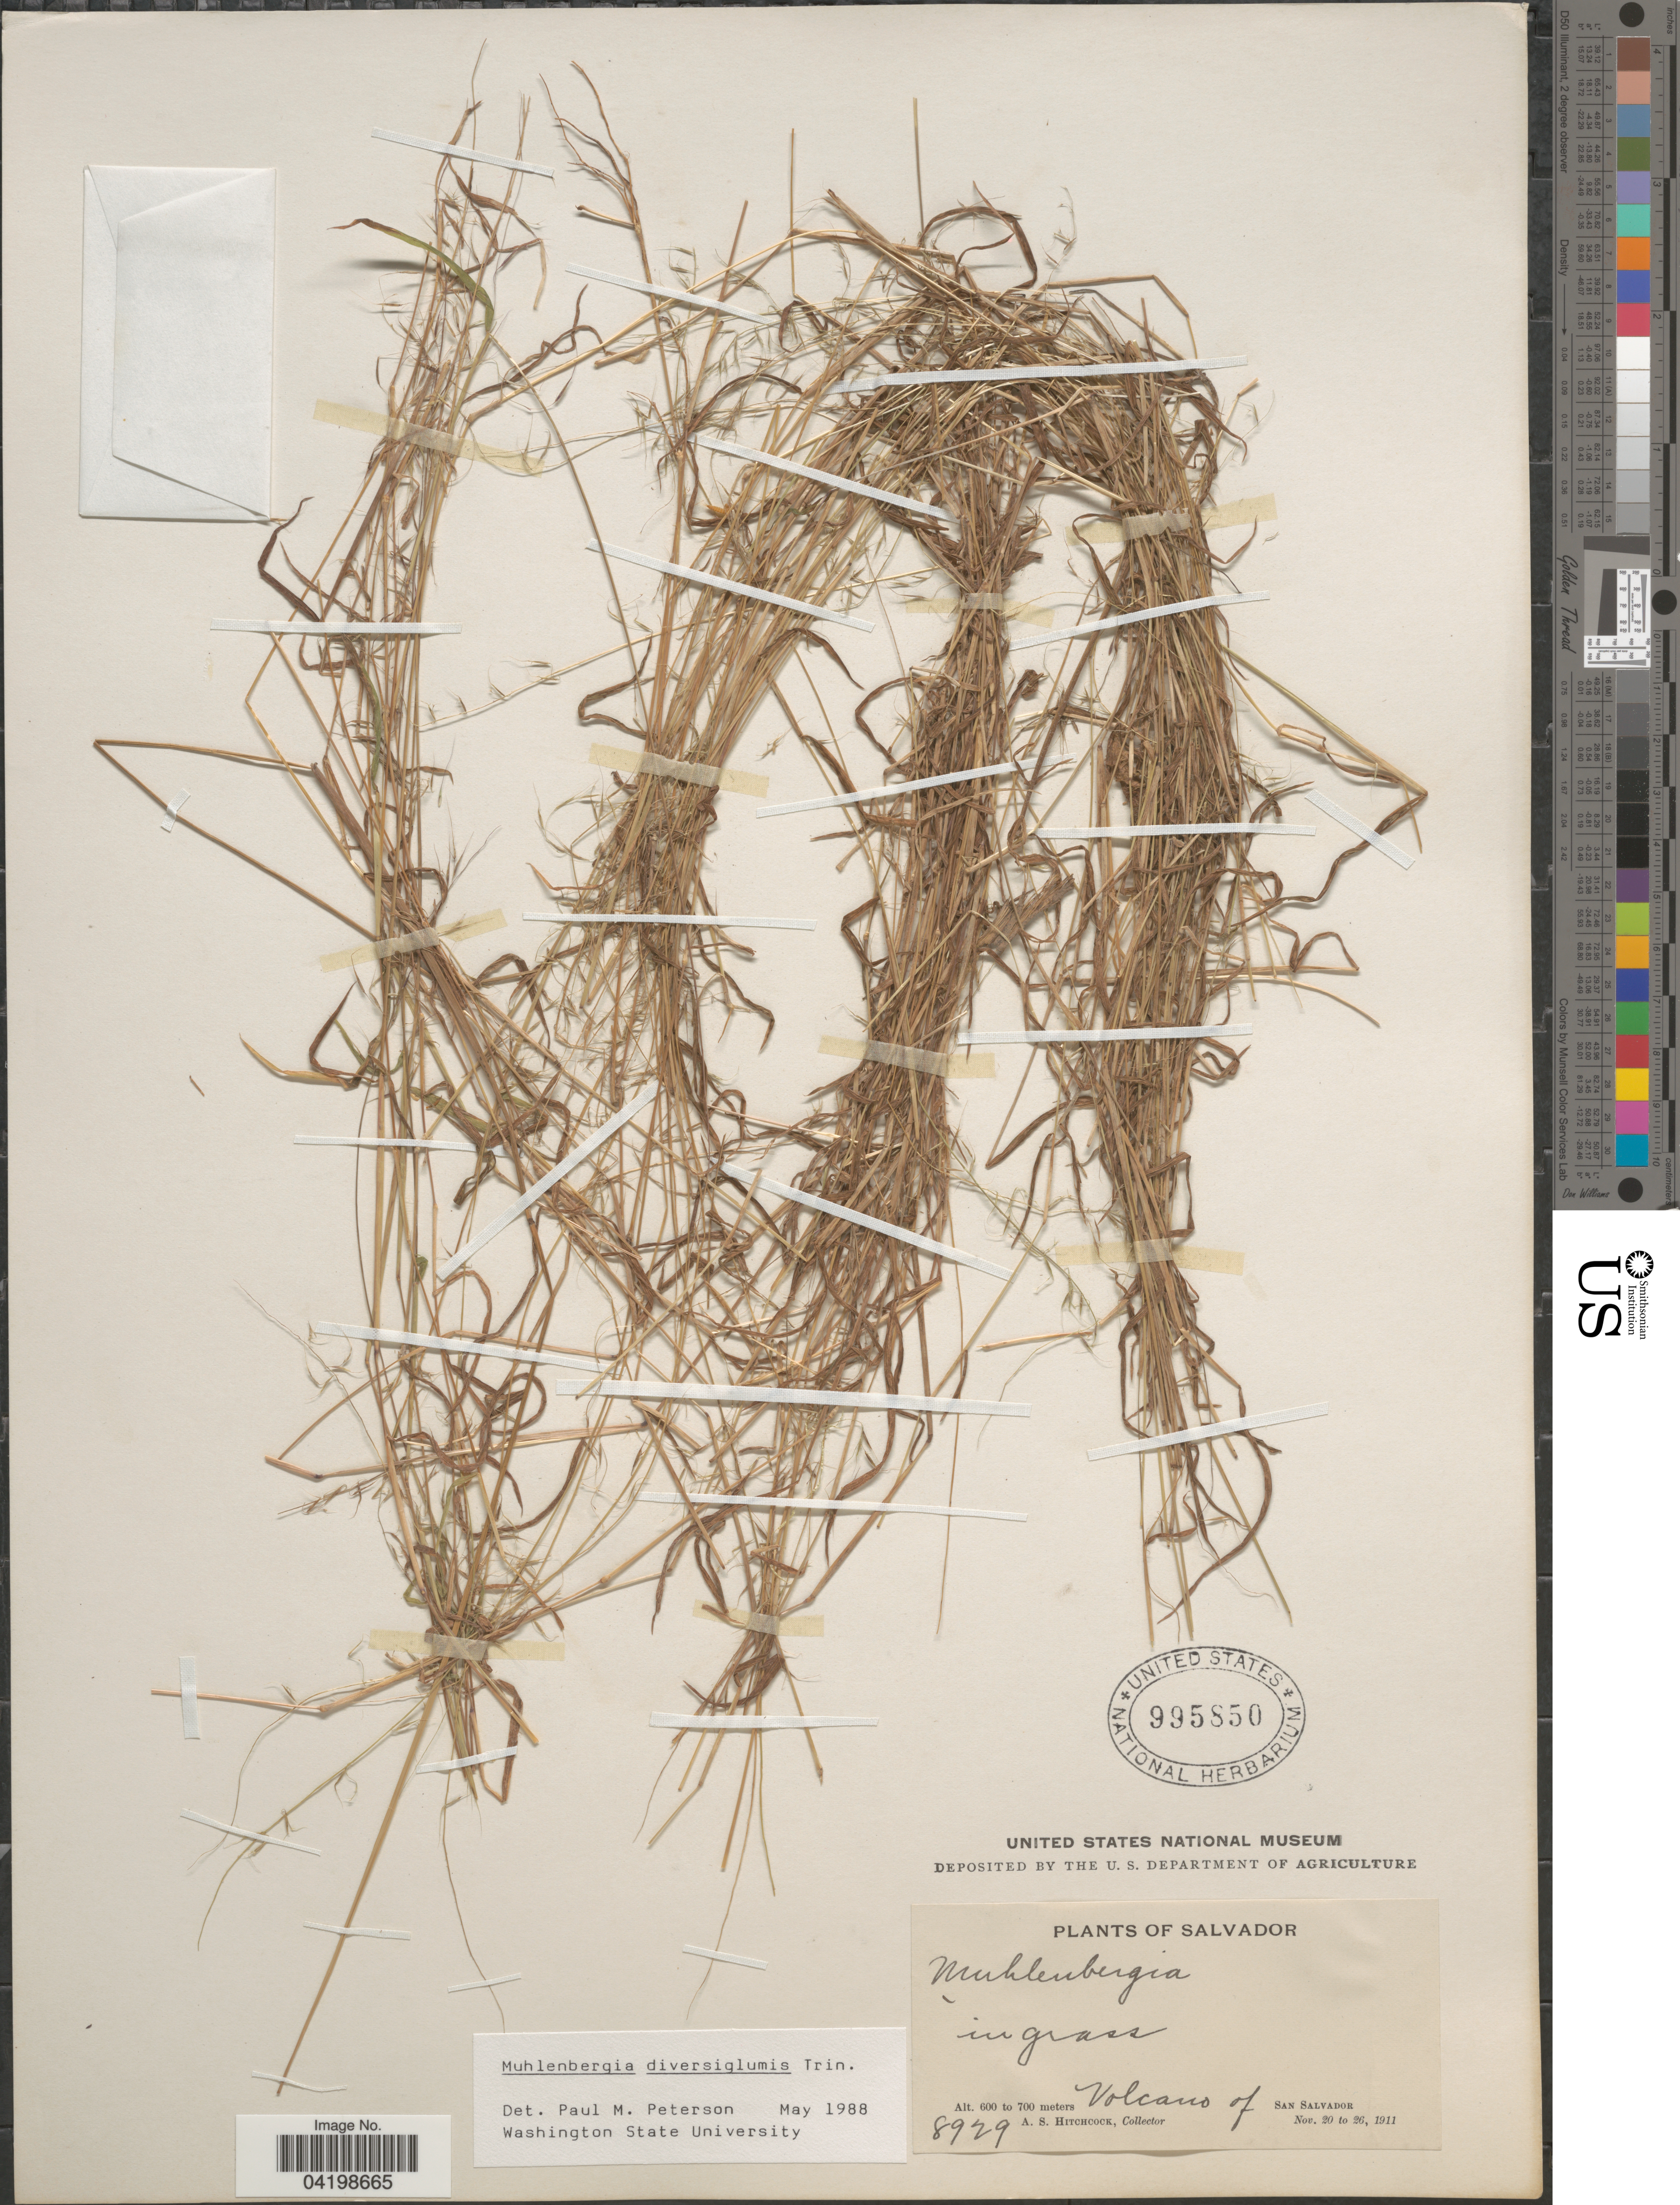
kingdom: Plantae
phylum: Tracheophyta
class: Liliopsida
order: Poales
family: Poaceae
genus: Muhlenbergia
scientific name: Muhlenbergia diversiglumis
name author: Trin.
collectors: A. S. Hitchcock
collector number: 8929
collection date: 1911-11-20/1911-11-26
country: El Salvador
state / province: San Salvador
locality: Volcano of San Salvador.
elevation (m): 600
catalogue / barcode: US 995850